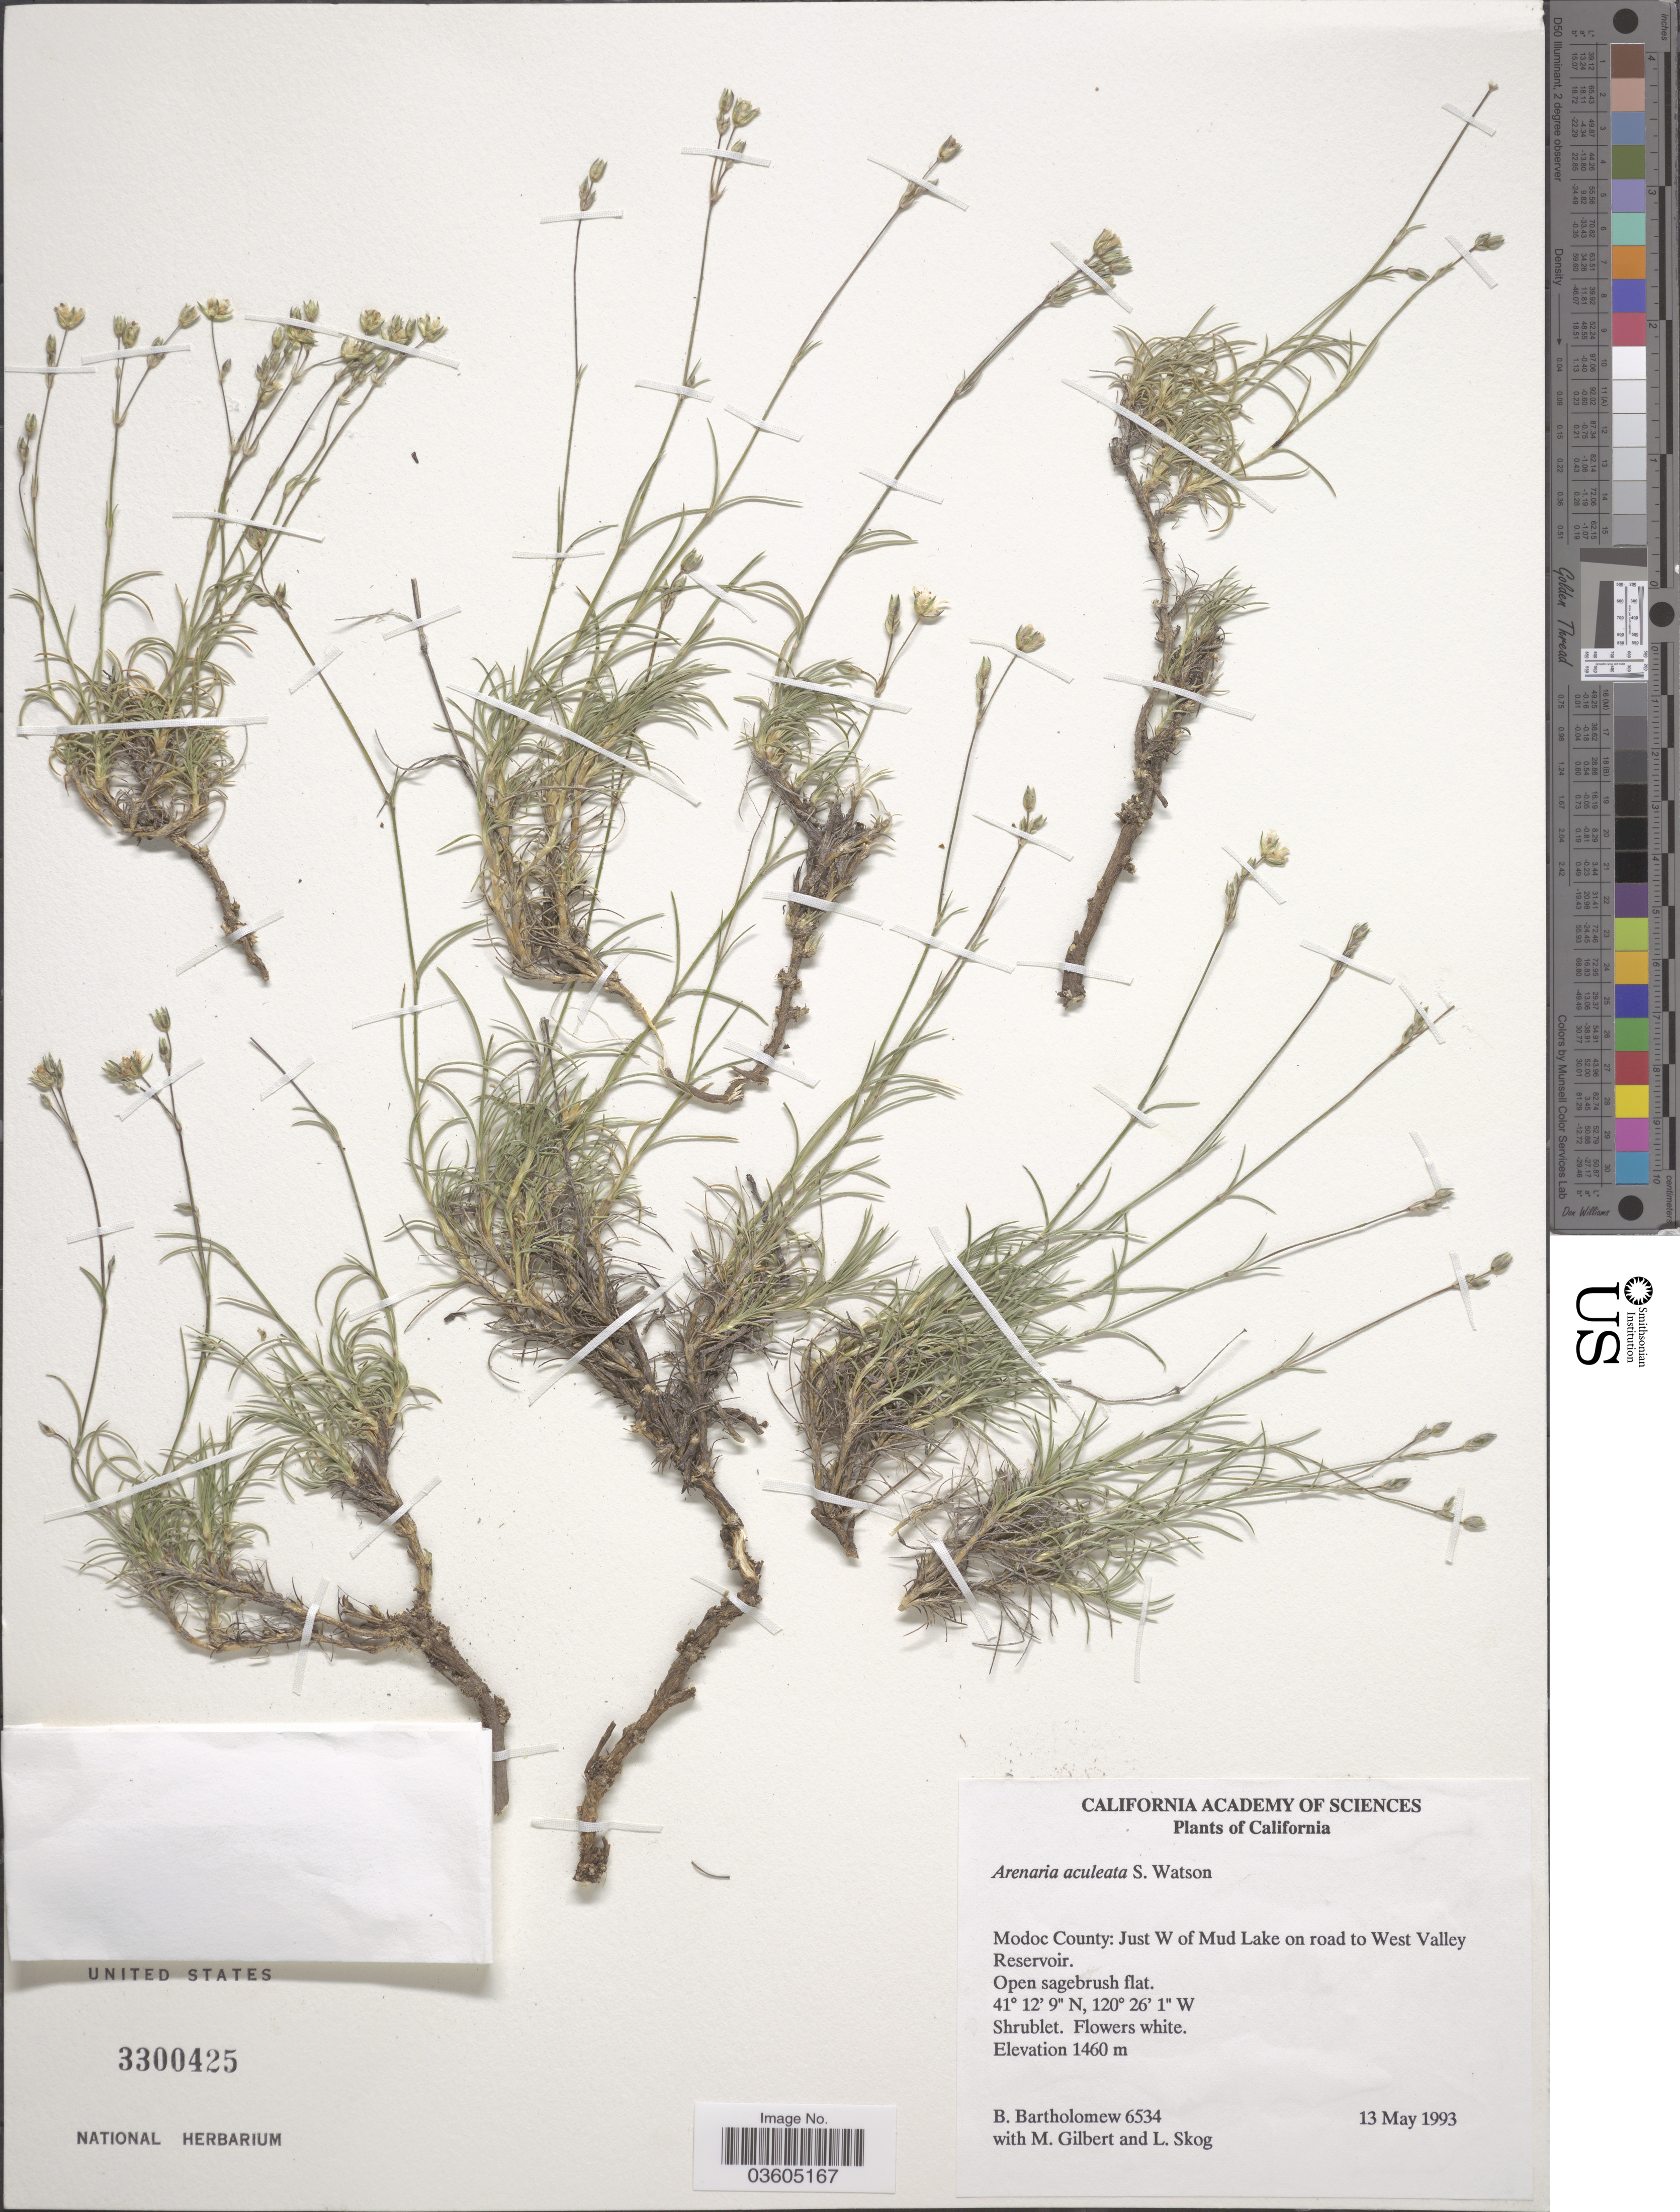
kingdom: Plantae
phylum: Tracheophyta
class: Magnoliopsida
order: Caryophyllales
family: Caryophyllaceae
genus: Eremogone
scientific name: Eremogone aculeata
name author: (S. Watson) Ikonn.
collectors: B. Bartholomew, M. Gilbert & L. E. Skog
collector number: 6534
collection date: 1993-05-13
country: United States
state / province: California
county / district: Modoc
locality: Modoc County: Just W of Mud Lake road to West Valley Reservoir.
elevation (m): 1460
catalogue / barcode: US 3300425